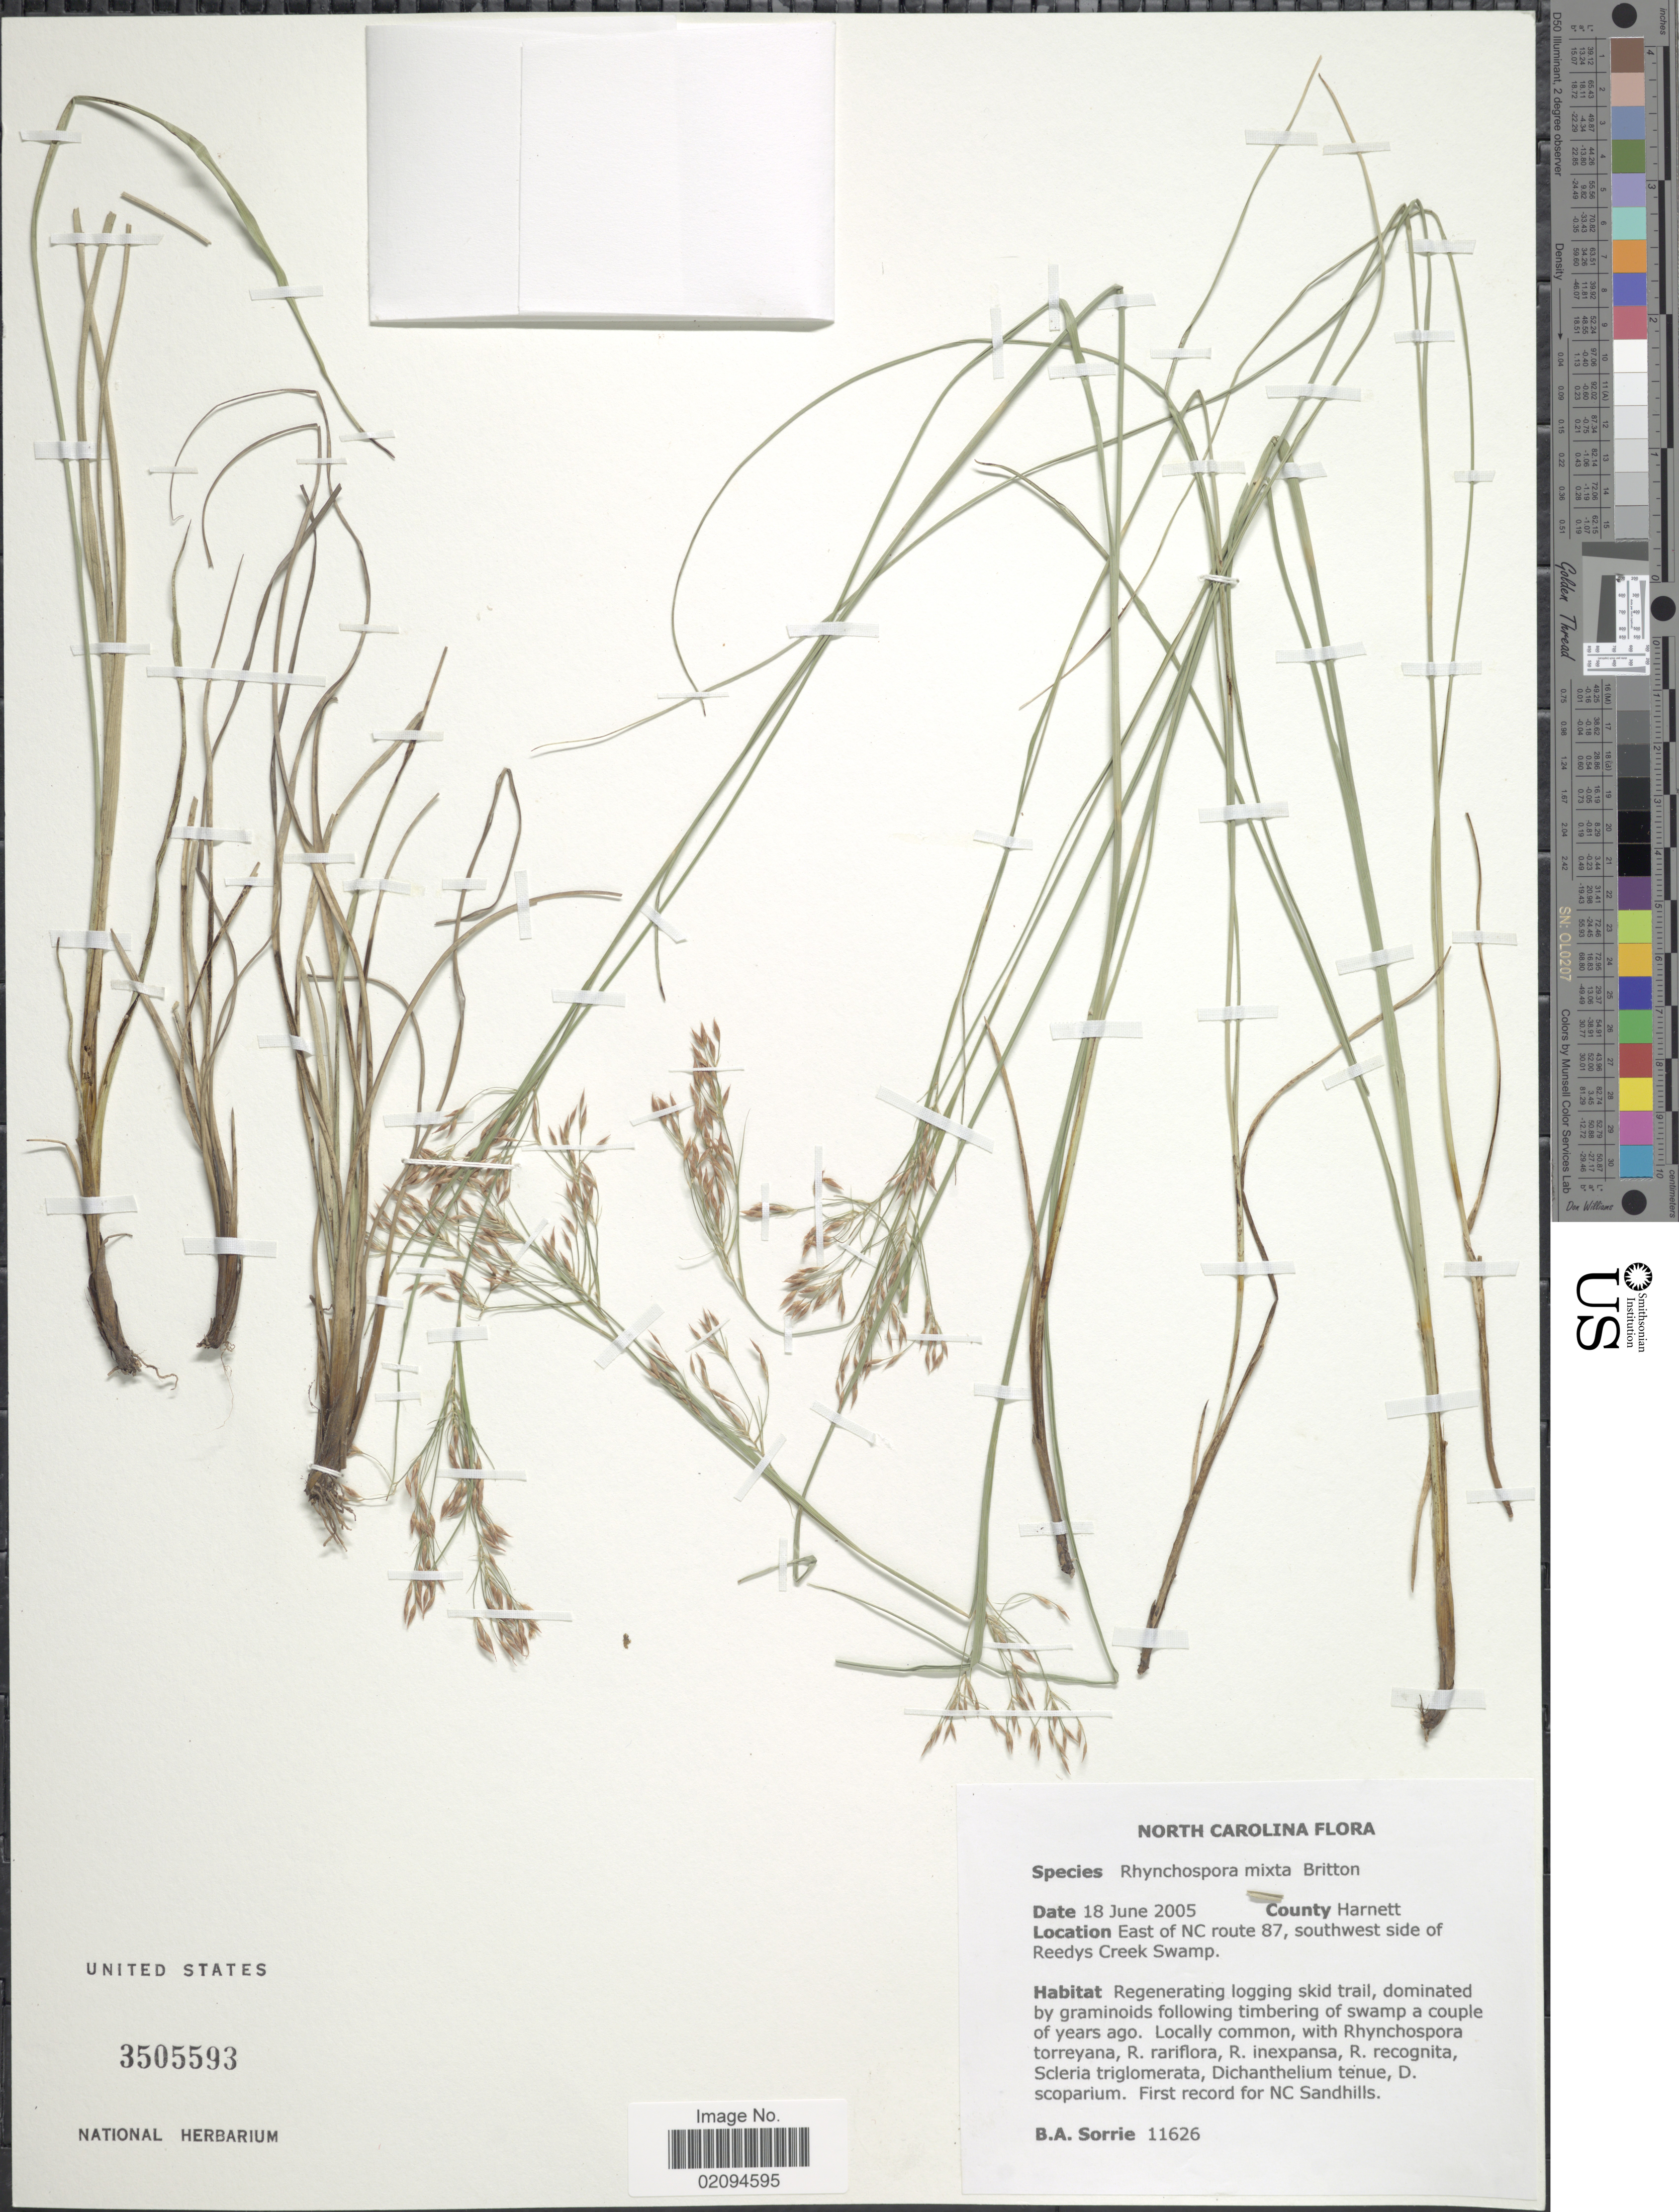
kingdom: Plantae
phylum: Tracheophyta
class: Liliopsida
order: Poales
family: Cyperaceae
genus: Rhynchospora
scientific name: Rhynchospora mixta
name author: Britton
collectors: B. Sorrie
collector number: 11626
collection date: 2005-06-18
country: United States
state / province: North Carolina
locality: County Harnett. East of NC route 87, southwest side of Reedys Creek Swamp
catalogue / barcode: US 3505593